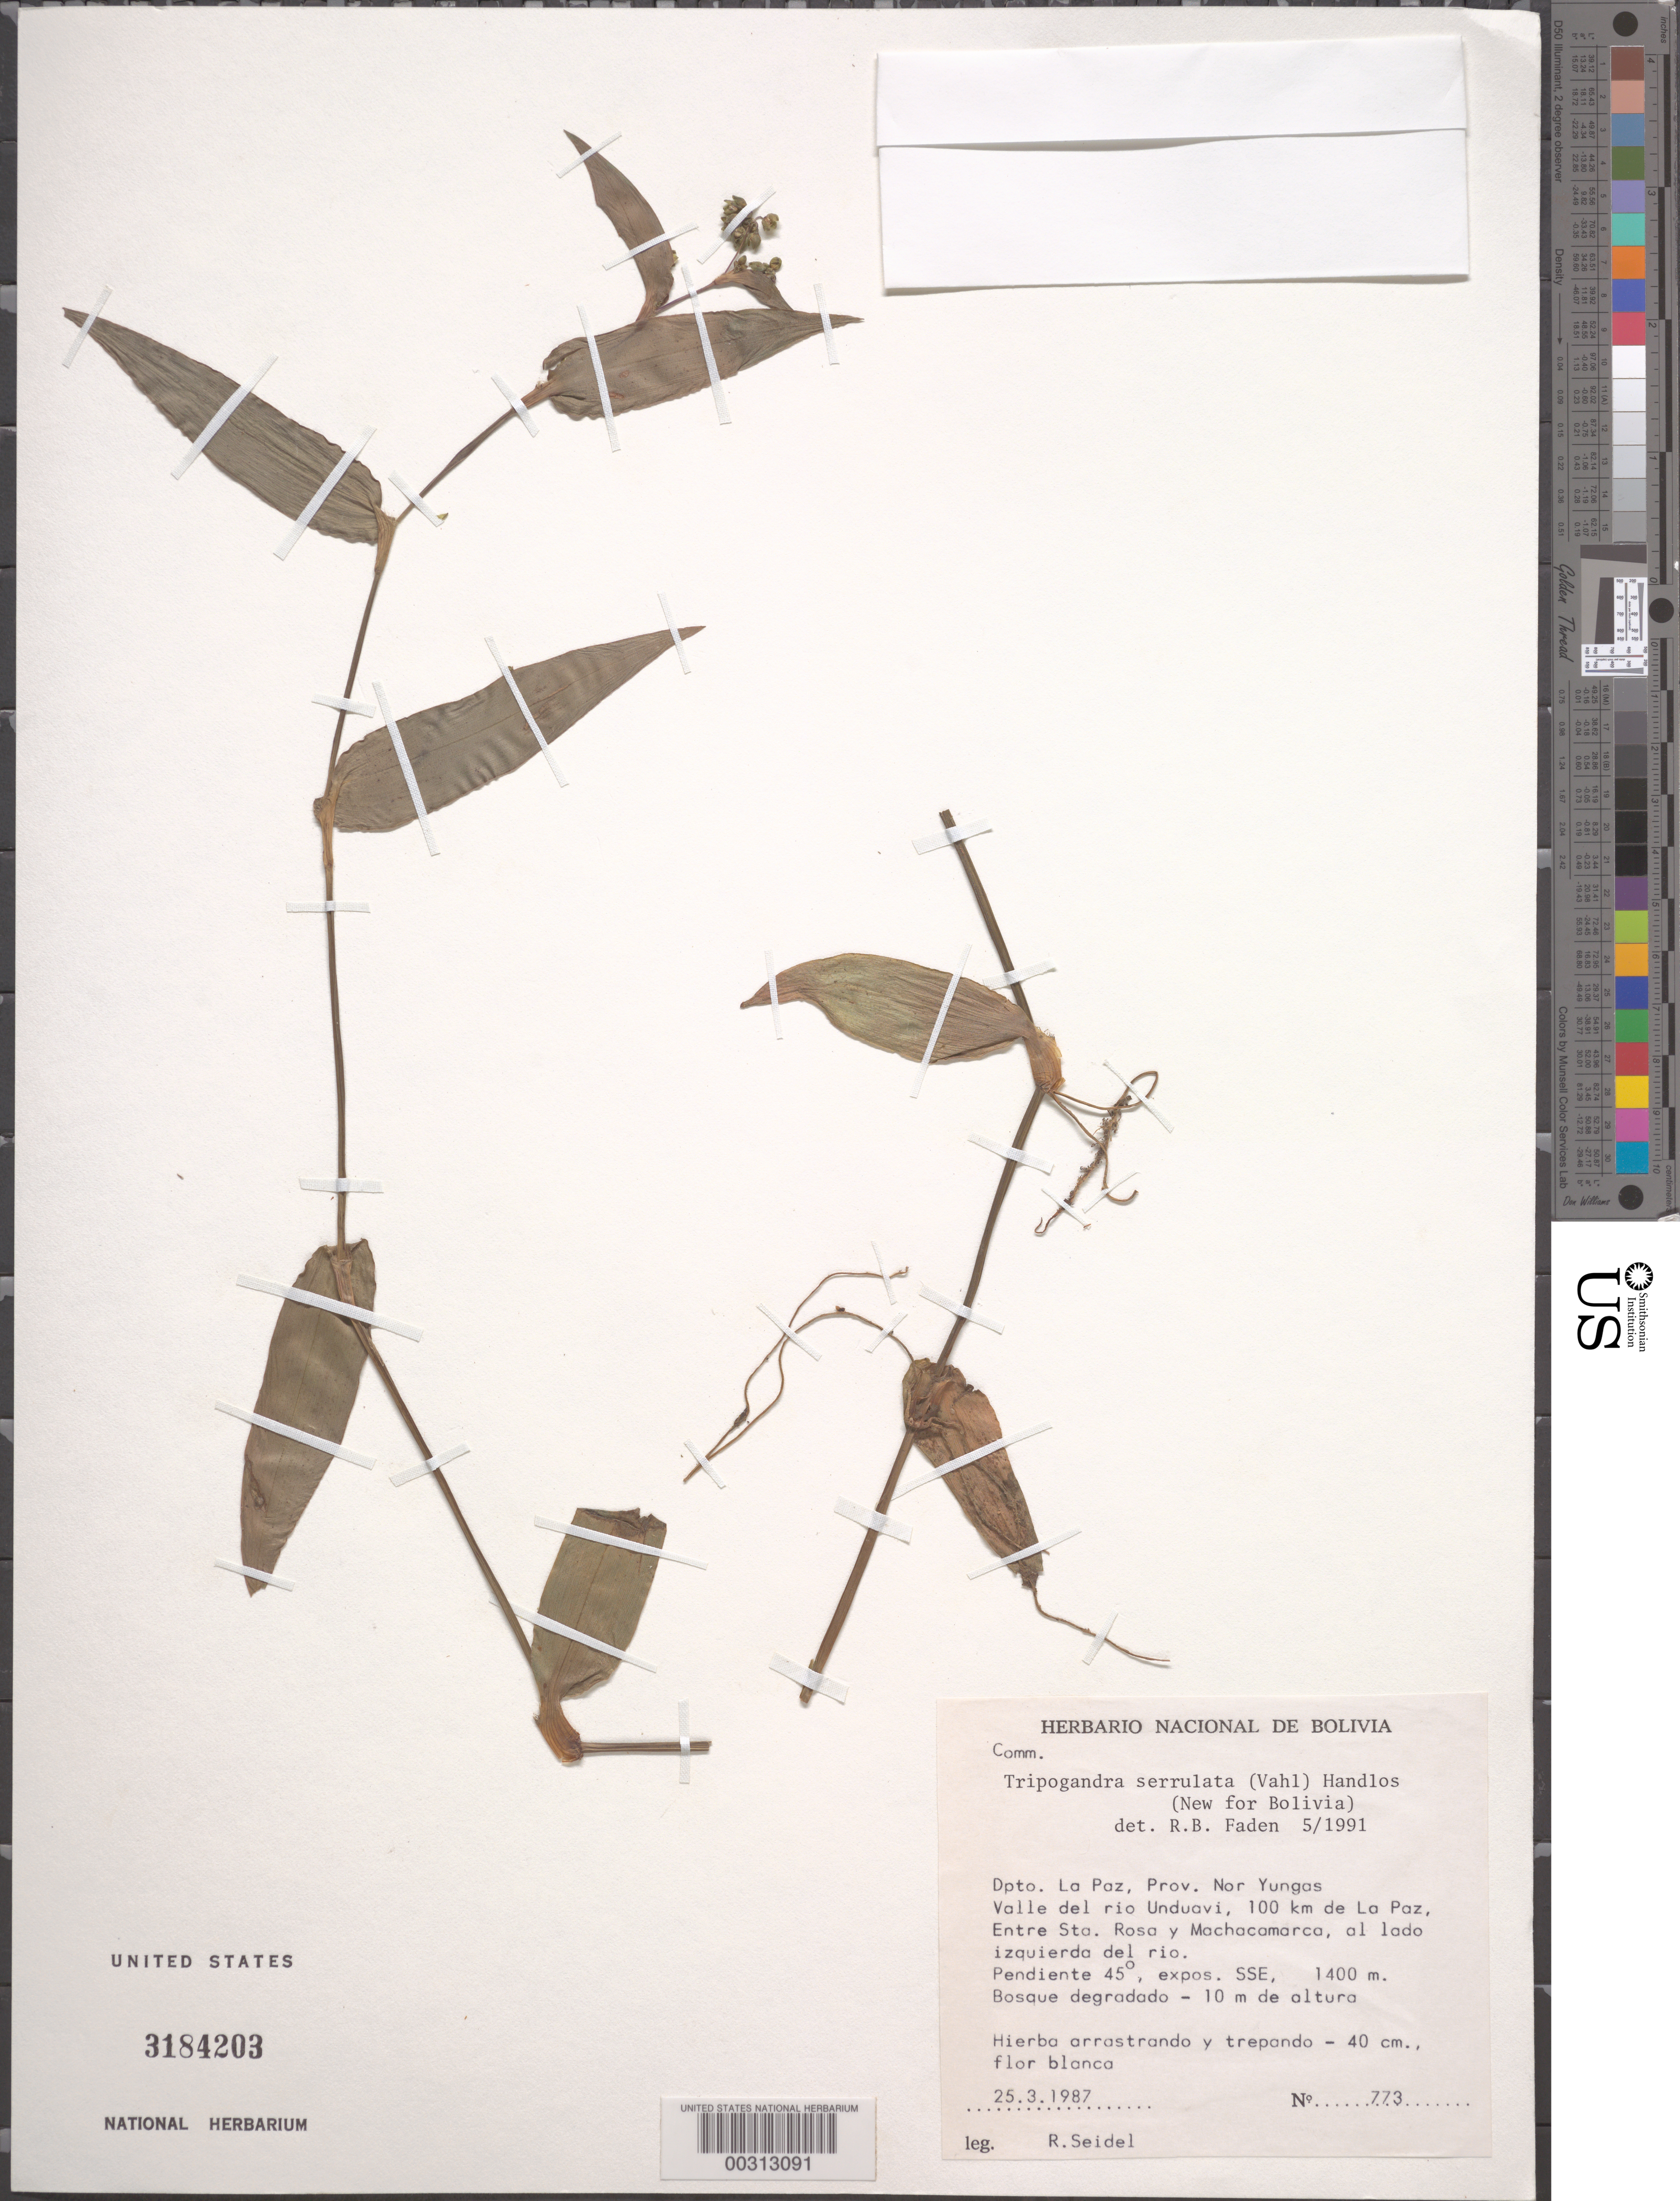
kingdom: Plantae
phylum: Tracheophyta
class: Liliopsida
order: Commelinales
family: Commelinaceae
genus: Tripogandra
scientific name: Tripogandra serrulata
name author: (Vahl) Handlos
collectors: R. Seidel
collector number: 773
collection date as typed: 25 Mar 1987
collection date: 1987-03-25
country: Bolivia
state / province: La Paz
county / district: Nor Yungas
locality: Del Rio Unduavi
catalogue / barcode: US 3184203